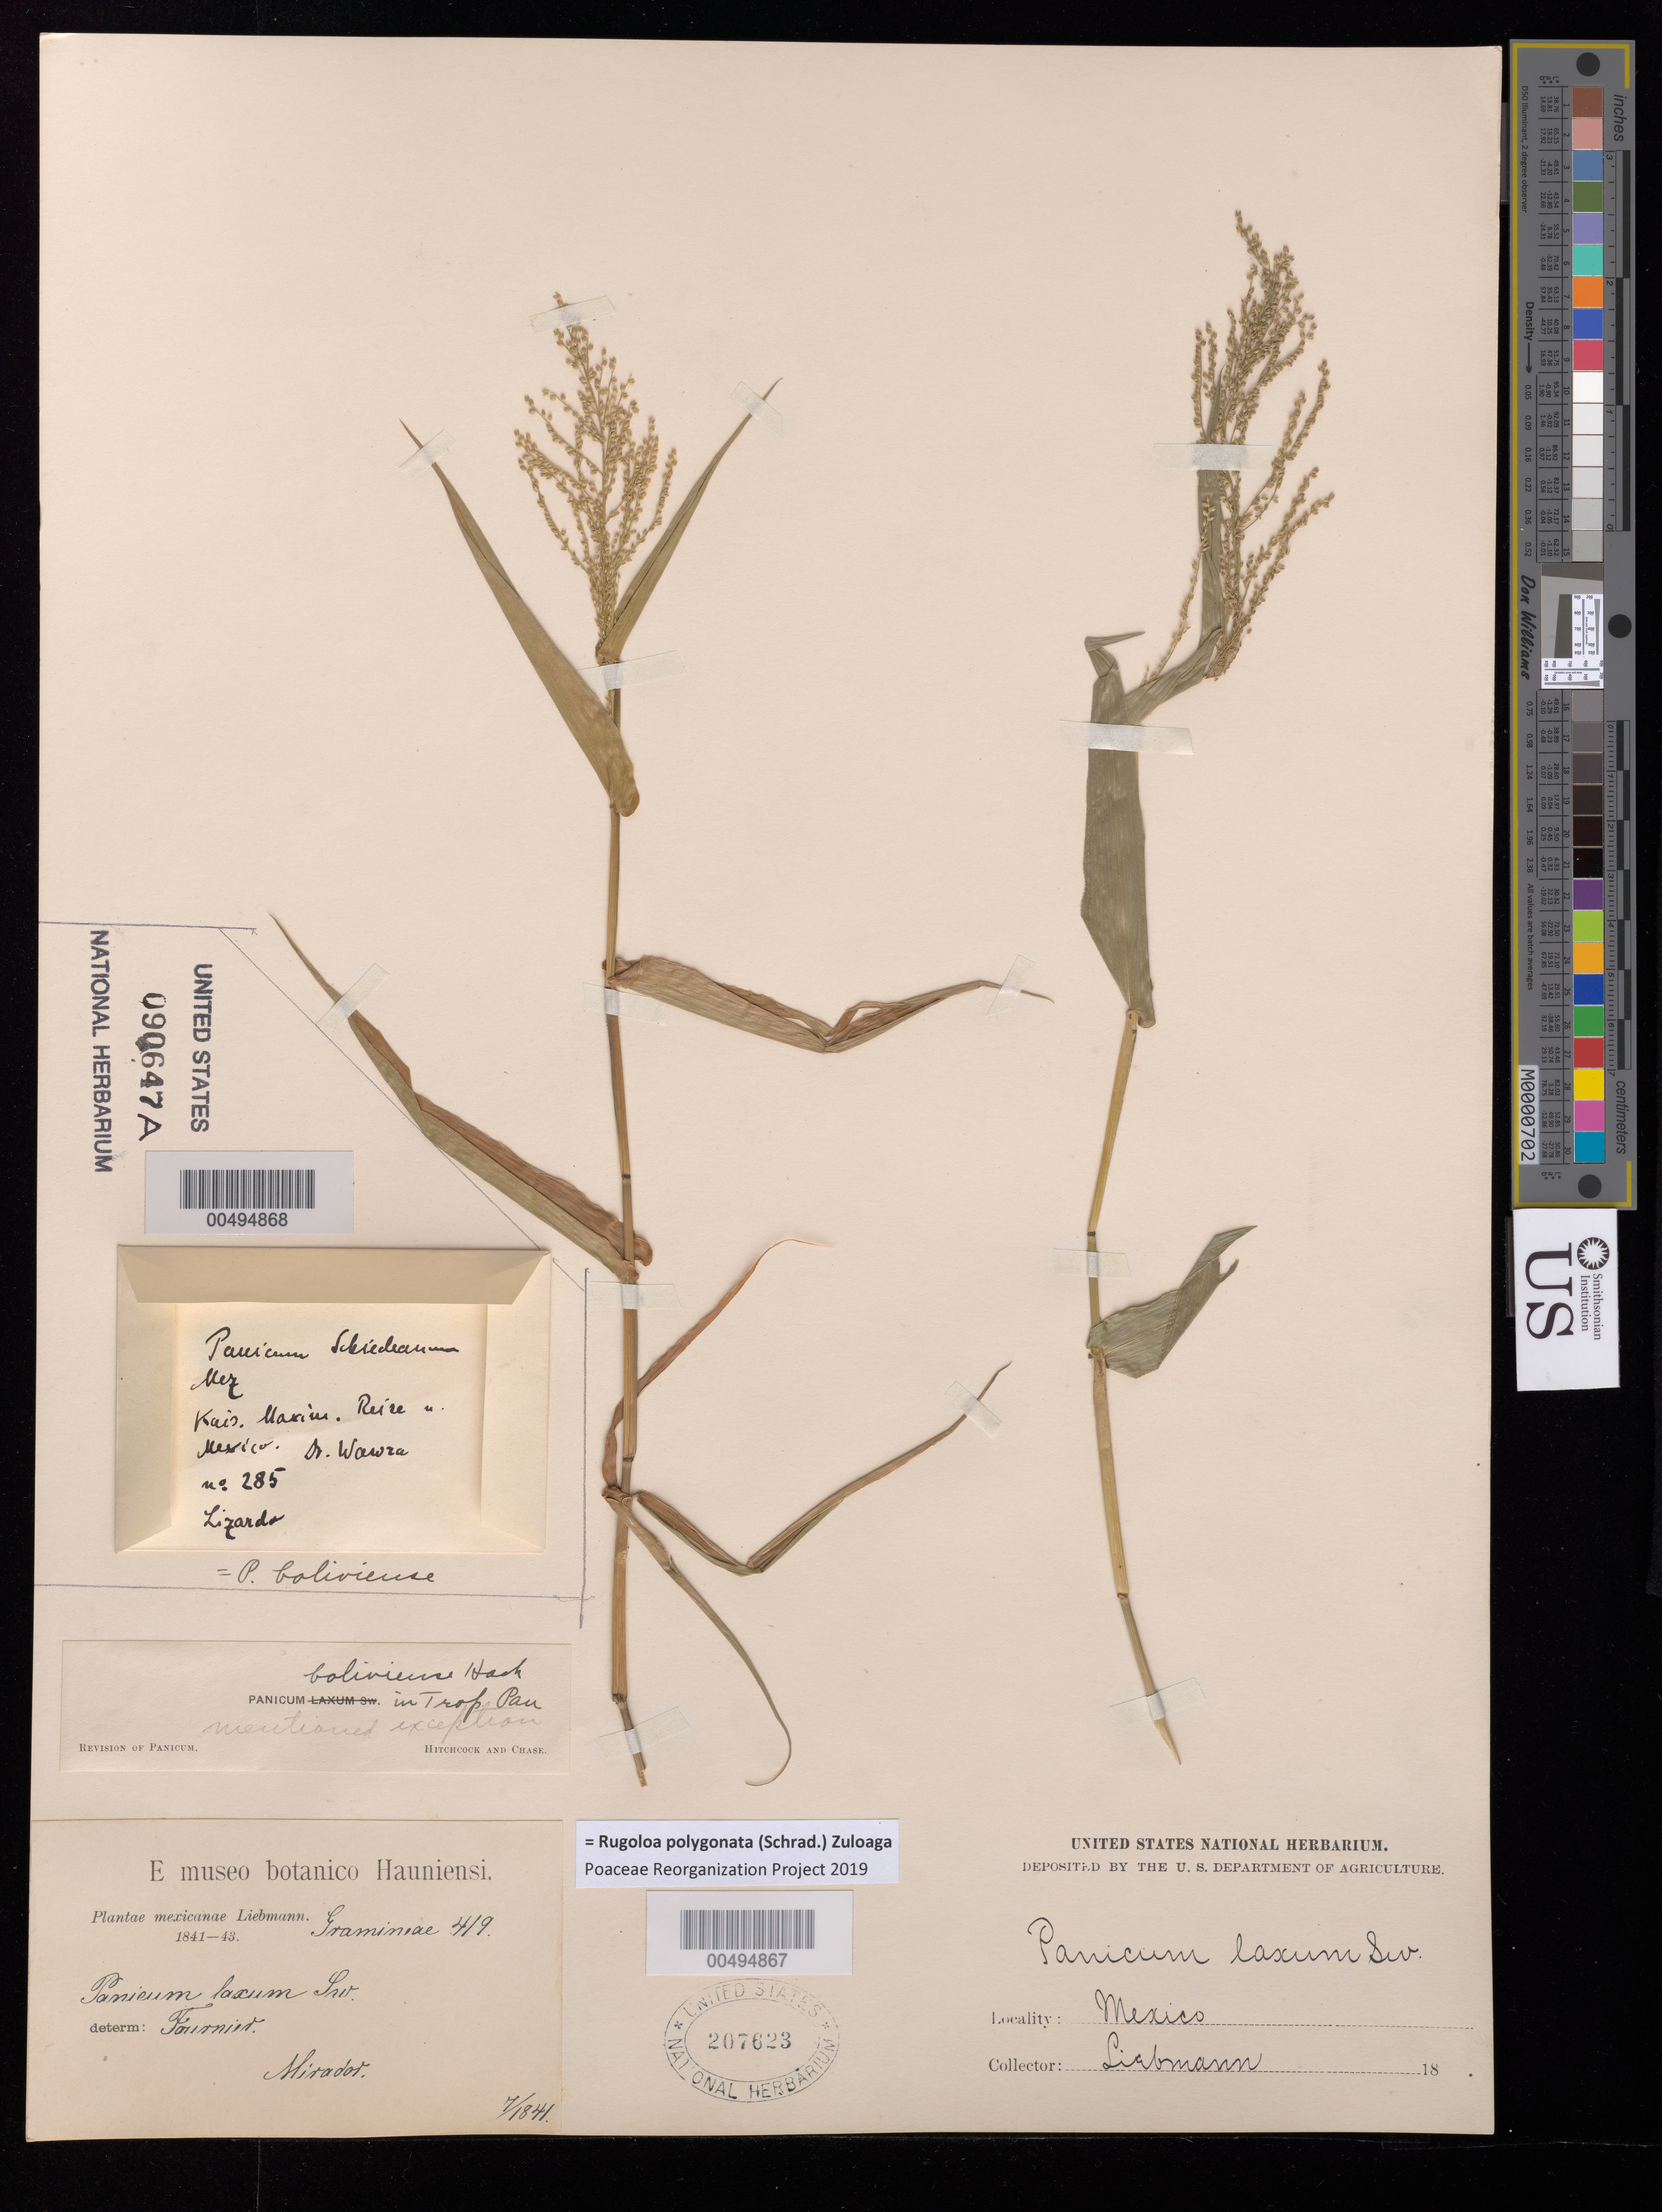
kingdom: Plantae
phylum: Tracheophyta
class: Liliopsida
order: Poales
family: Poaceae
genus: Panicum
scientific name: Panicum boliviense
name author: Hack.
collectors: F. M. Liebmann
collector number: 419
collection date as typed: Jul 1841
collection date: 1841-07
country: Mexico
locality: Mirador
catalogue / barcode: US 207623